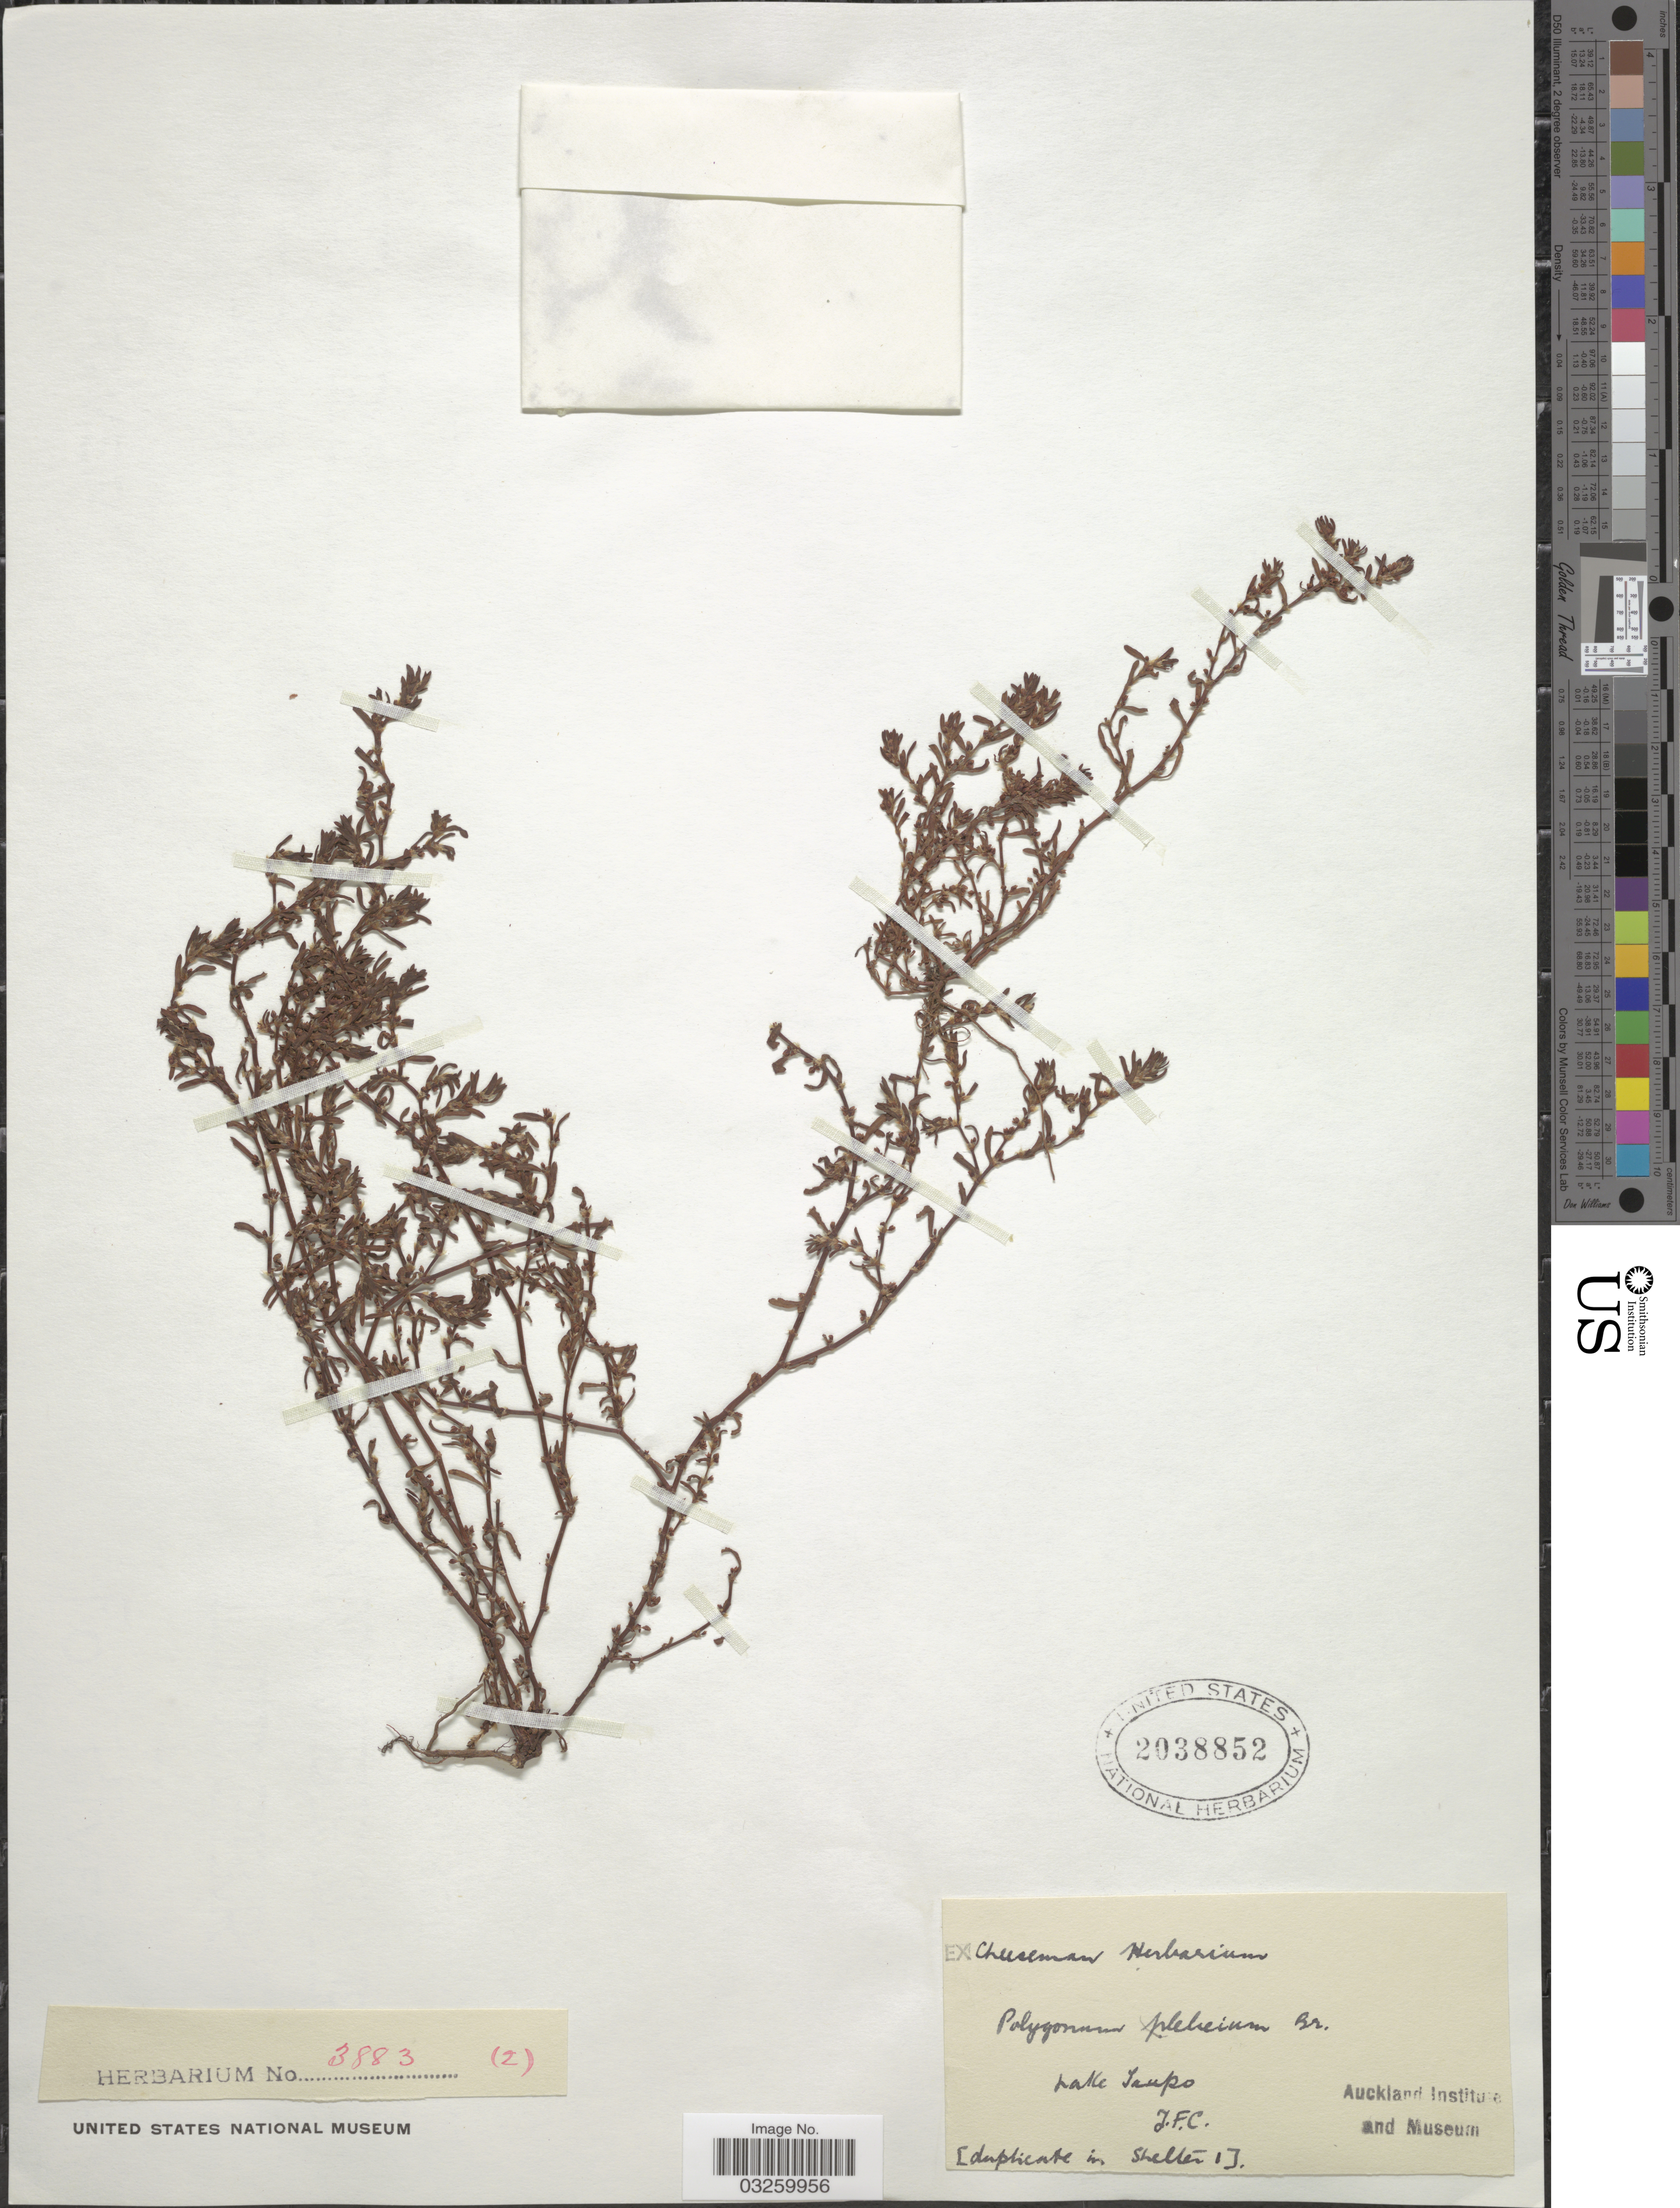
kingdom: Plantae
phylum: Tracheophyta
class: Magnoliopsida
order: Caryophyllales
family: Polygonaceae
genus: Polygonum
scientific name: Polygonum plebeium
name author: R. Br.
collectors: T. F. Cheeseman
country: New Zealand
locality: Lake Taupo.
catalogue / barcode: US 2038852